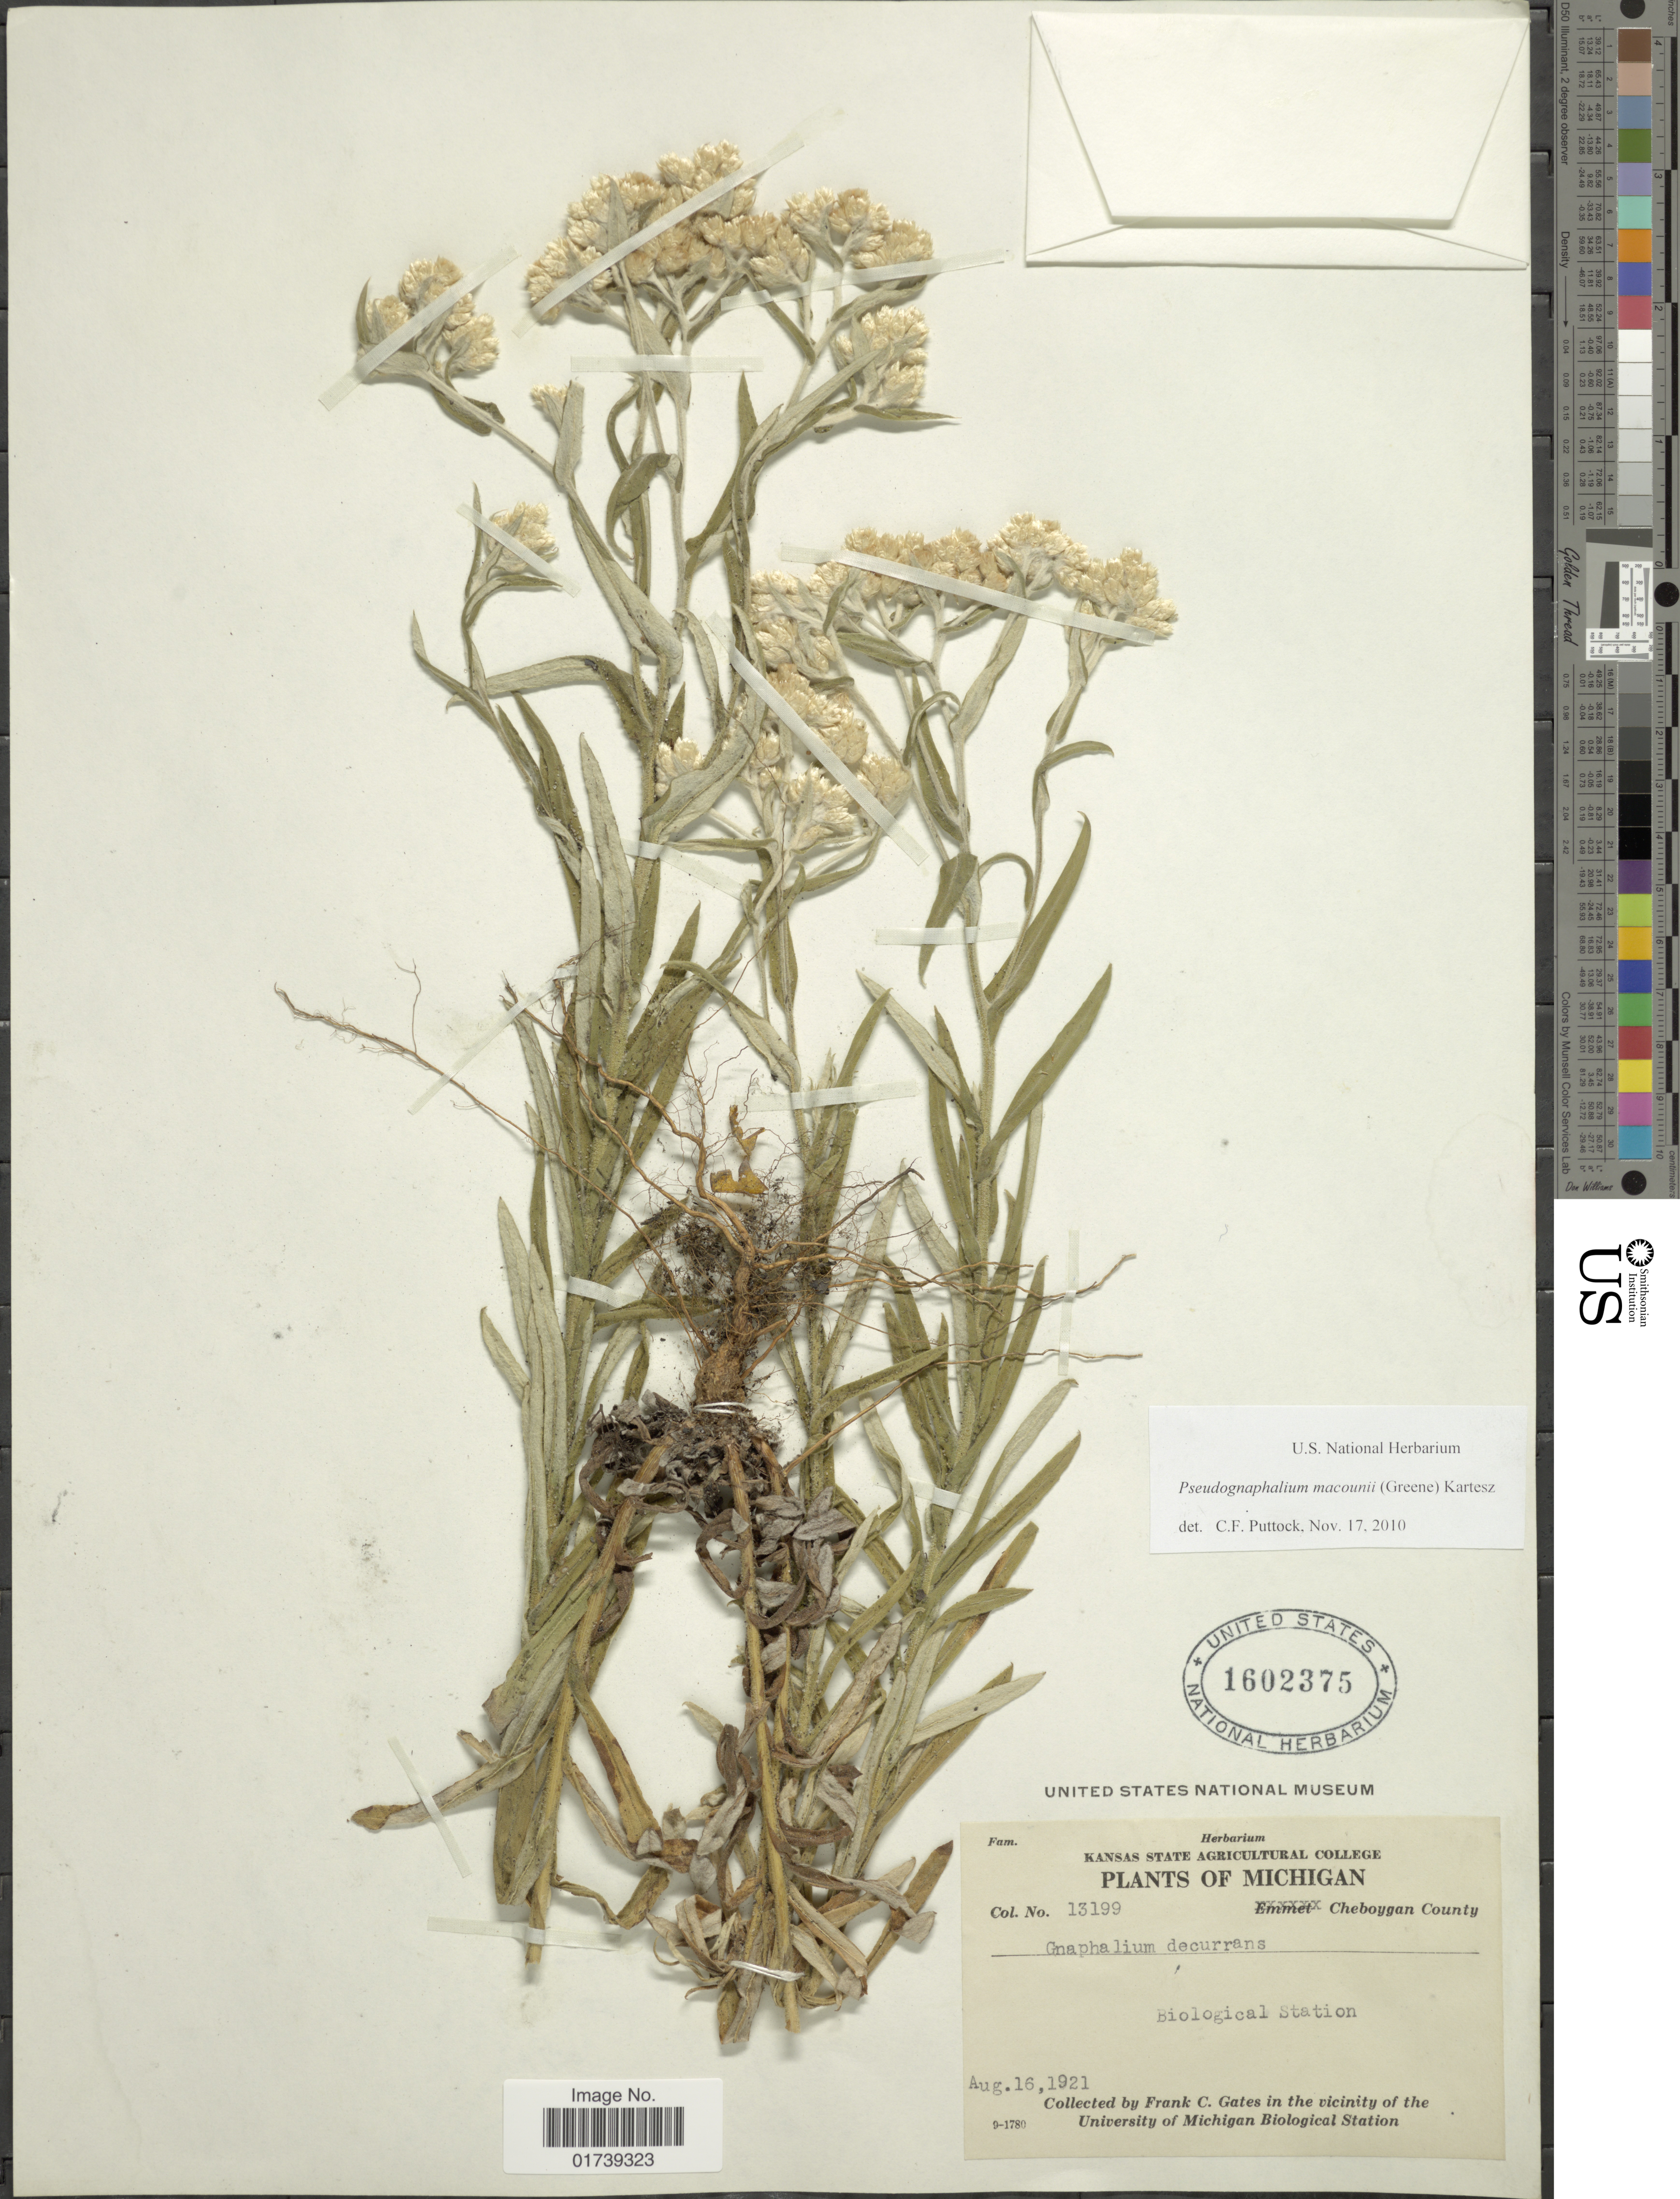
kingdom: Plantae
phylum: Tracheophyta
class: Magnoliopsida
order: Asterales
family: Asteraceae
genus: Pseudognaphalium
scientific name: Pseudognaphalium macounii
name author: (Greene) Kartesz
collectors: F. C. Gates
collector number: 13199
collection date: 1921-08-16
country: United States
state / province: Michigan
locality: Cheboygan County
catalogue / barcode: US 1602375